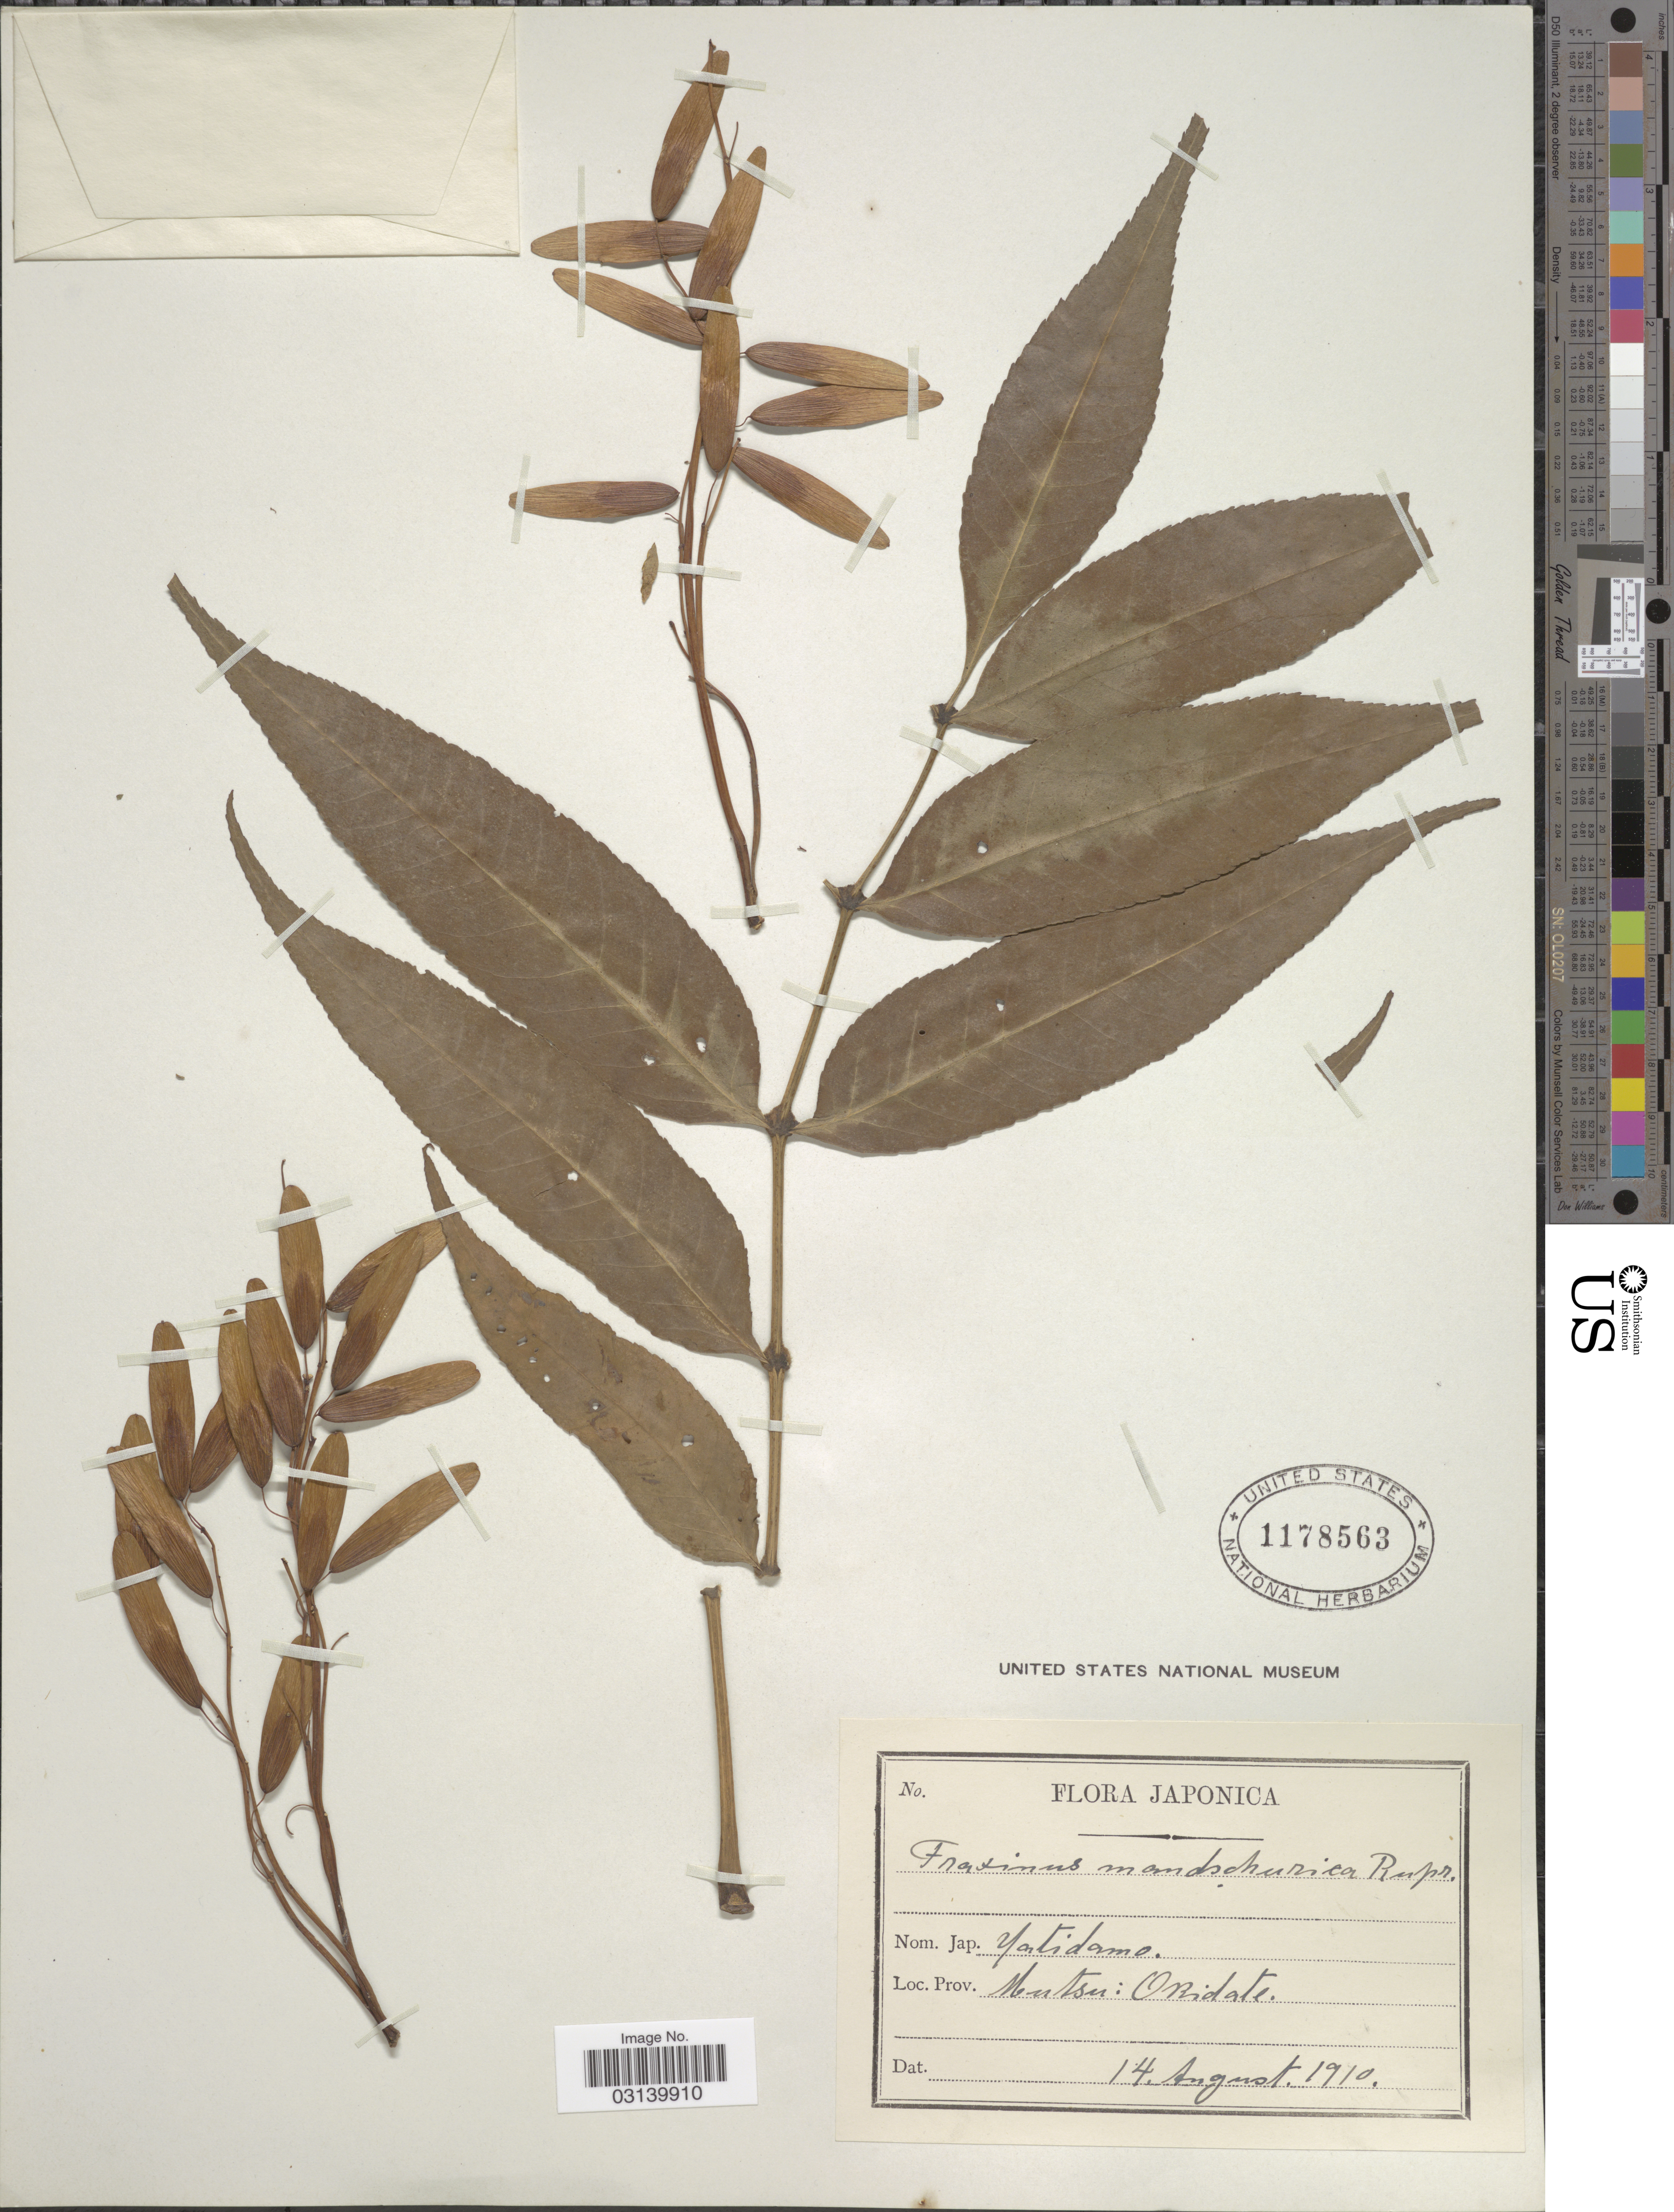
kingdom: Plantae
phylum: Tracheophyta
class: Magnoliopsida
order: Lamiales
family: Oleaceae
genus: Fraxinus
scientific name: Fraxinus mandshurica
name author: Rupr.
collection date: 1910-08-14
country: Japan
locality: Prov. Mutsu: Okidate.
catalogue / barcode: US 1178563